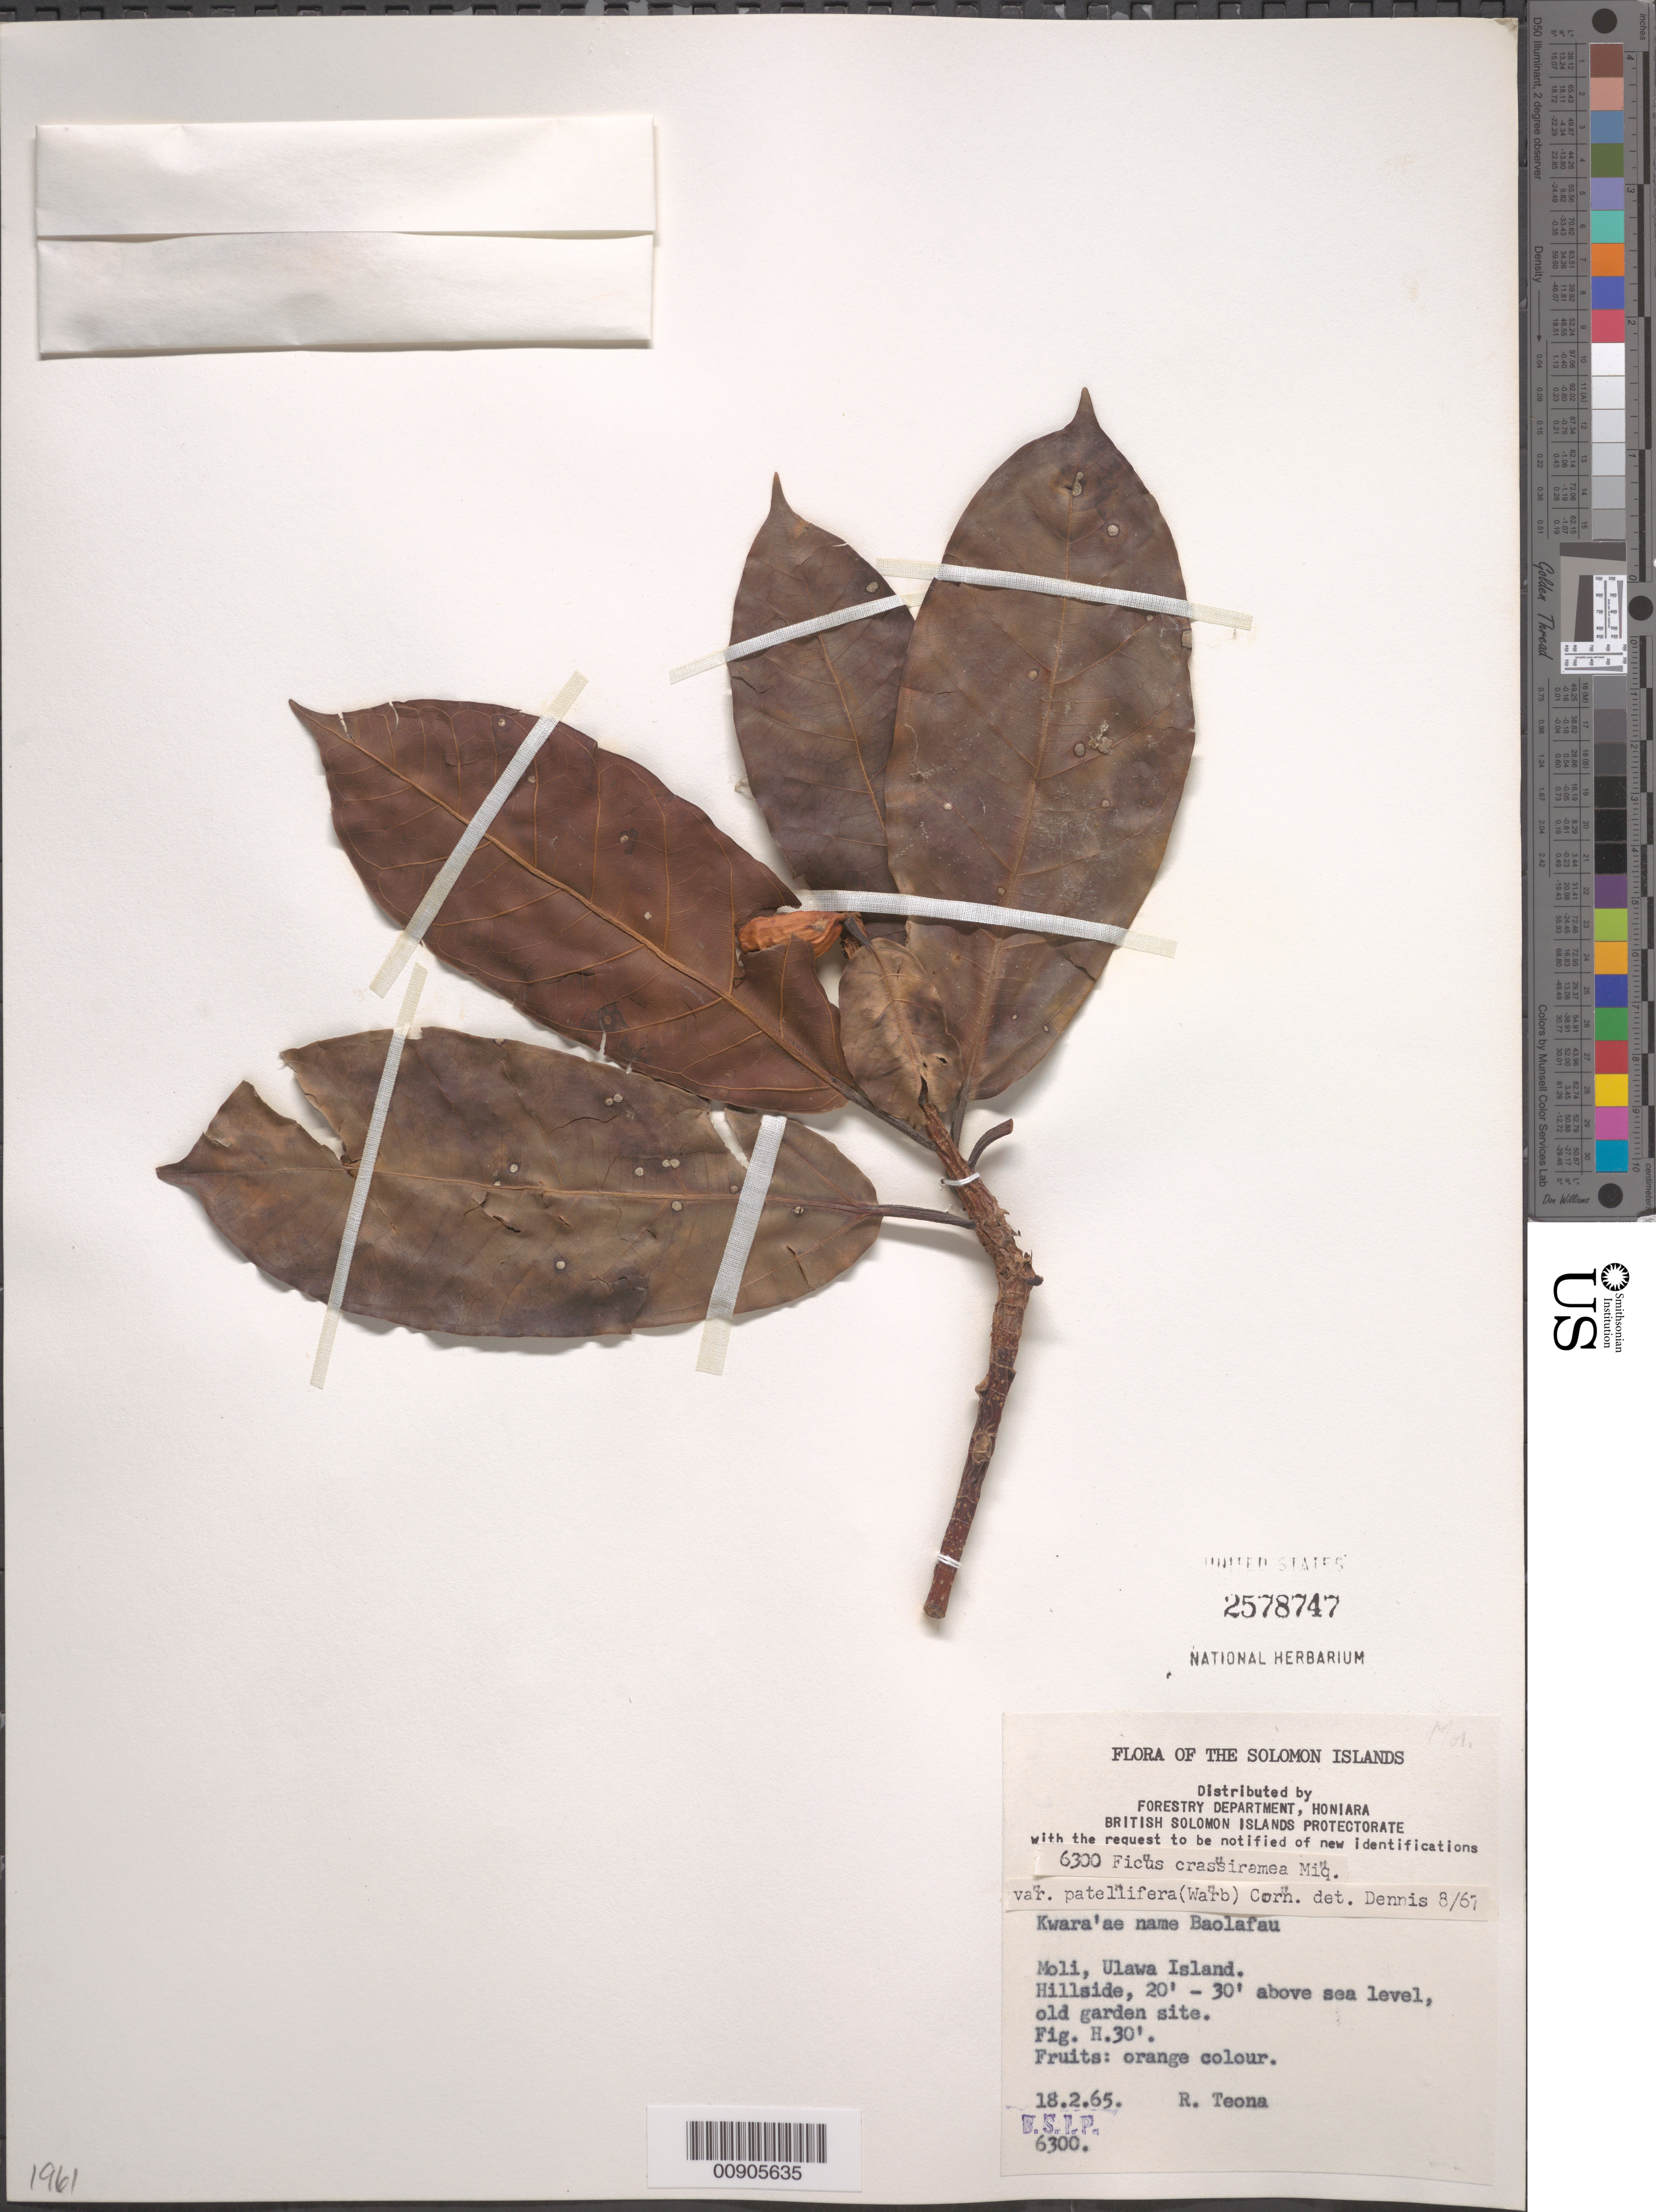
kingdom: Plantae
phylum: Tracheophyta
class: Magnoliopsida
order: Rosales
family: Moraceae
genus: Ficus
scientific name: Ficus crassiramea var. patellifera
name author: Miq.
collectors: R. Teona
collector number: BSIP 6300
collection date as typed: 18 Feb 1965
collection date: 1965-02-18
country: Solomon Islands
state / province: Makira-Ulawa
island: Ulawa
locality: Ulawa Island, Moli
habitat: old garden site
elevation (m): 6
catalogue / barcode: US 2578747